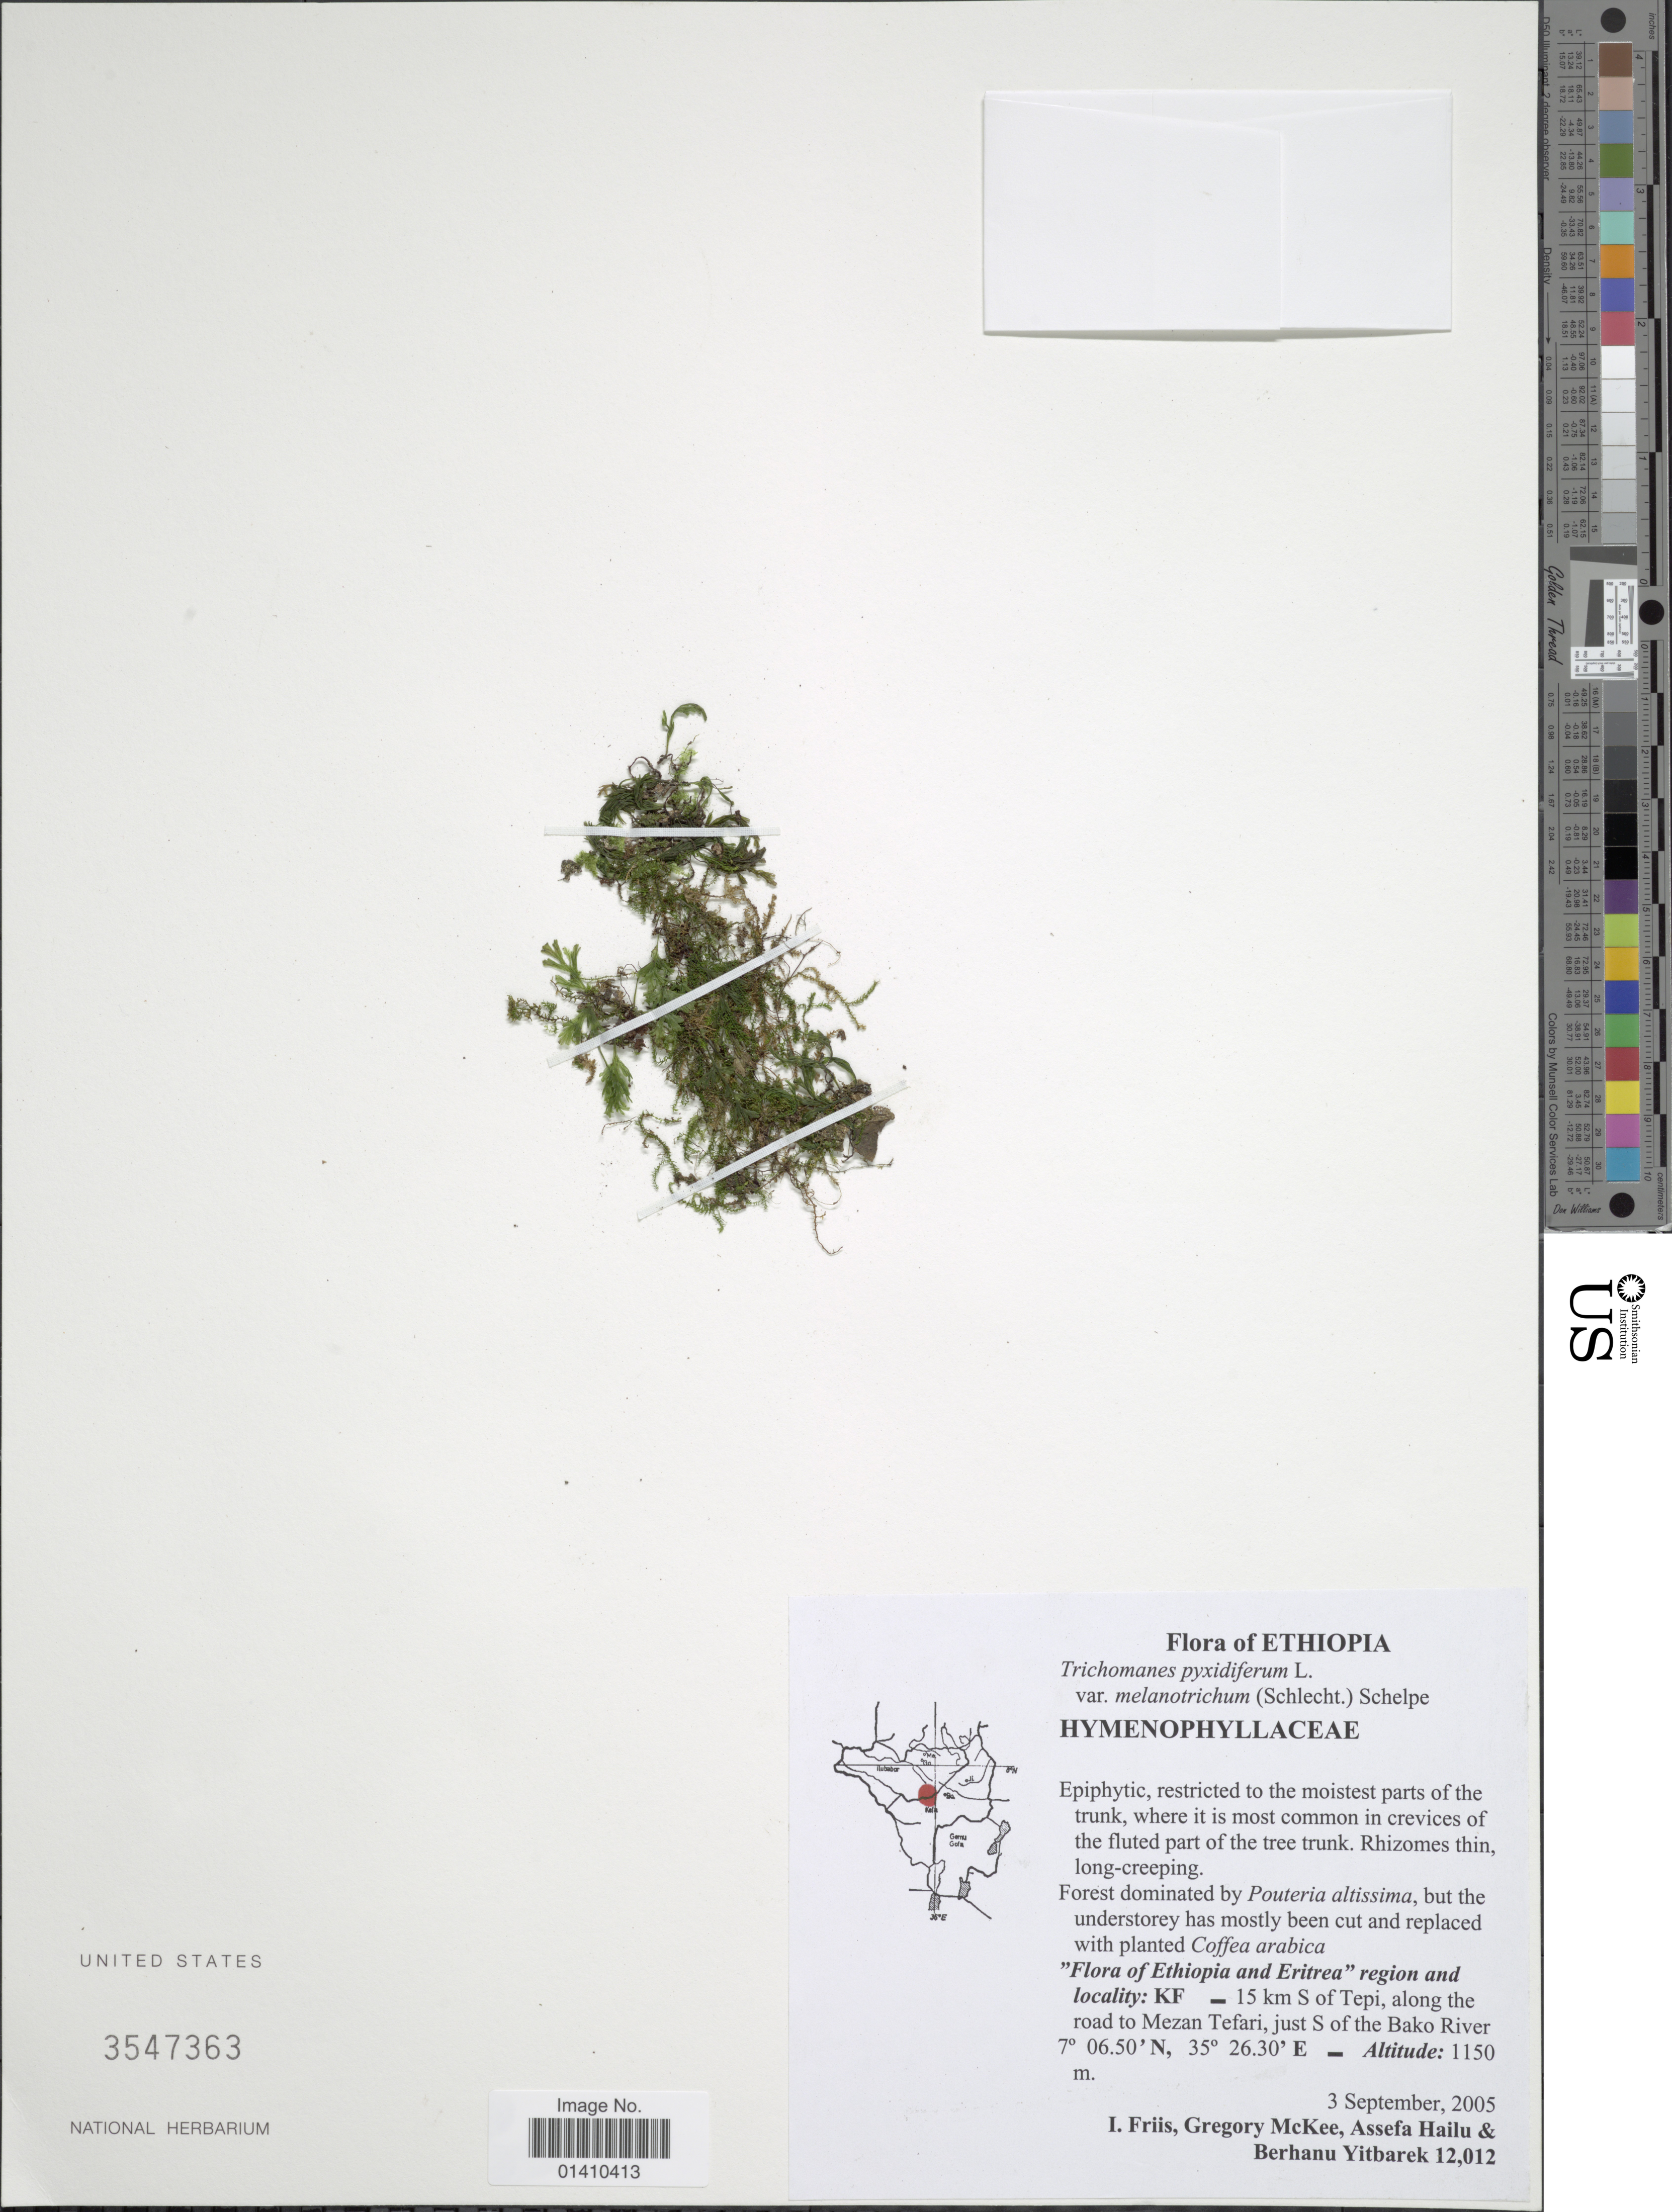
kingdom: Plantae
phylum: Tracheophyta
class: Polypodiopsida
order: Hymenophyllales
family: Hymenophyllaceae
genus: Polyphlebium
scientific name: Polyphlebium pyxidiferum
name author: (L.) Ebihara & Dubuisson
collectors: I. Friis, G. S. McKee, A. Hailu & B. Yitbarek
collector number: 12012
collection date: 2005-09-03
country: Ethiopia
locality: KF-15 km S of Tepi, along the road to Mezan Tefari, just S of the Bako River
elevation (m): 1150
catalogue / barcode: US 3547363